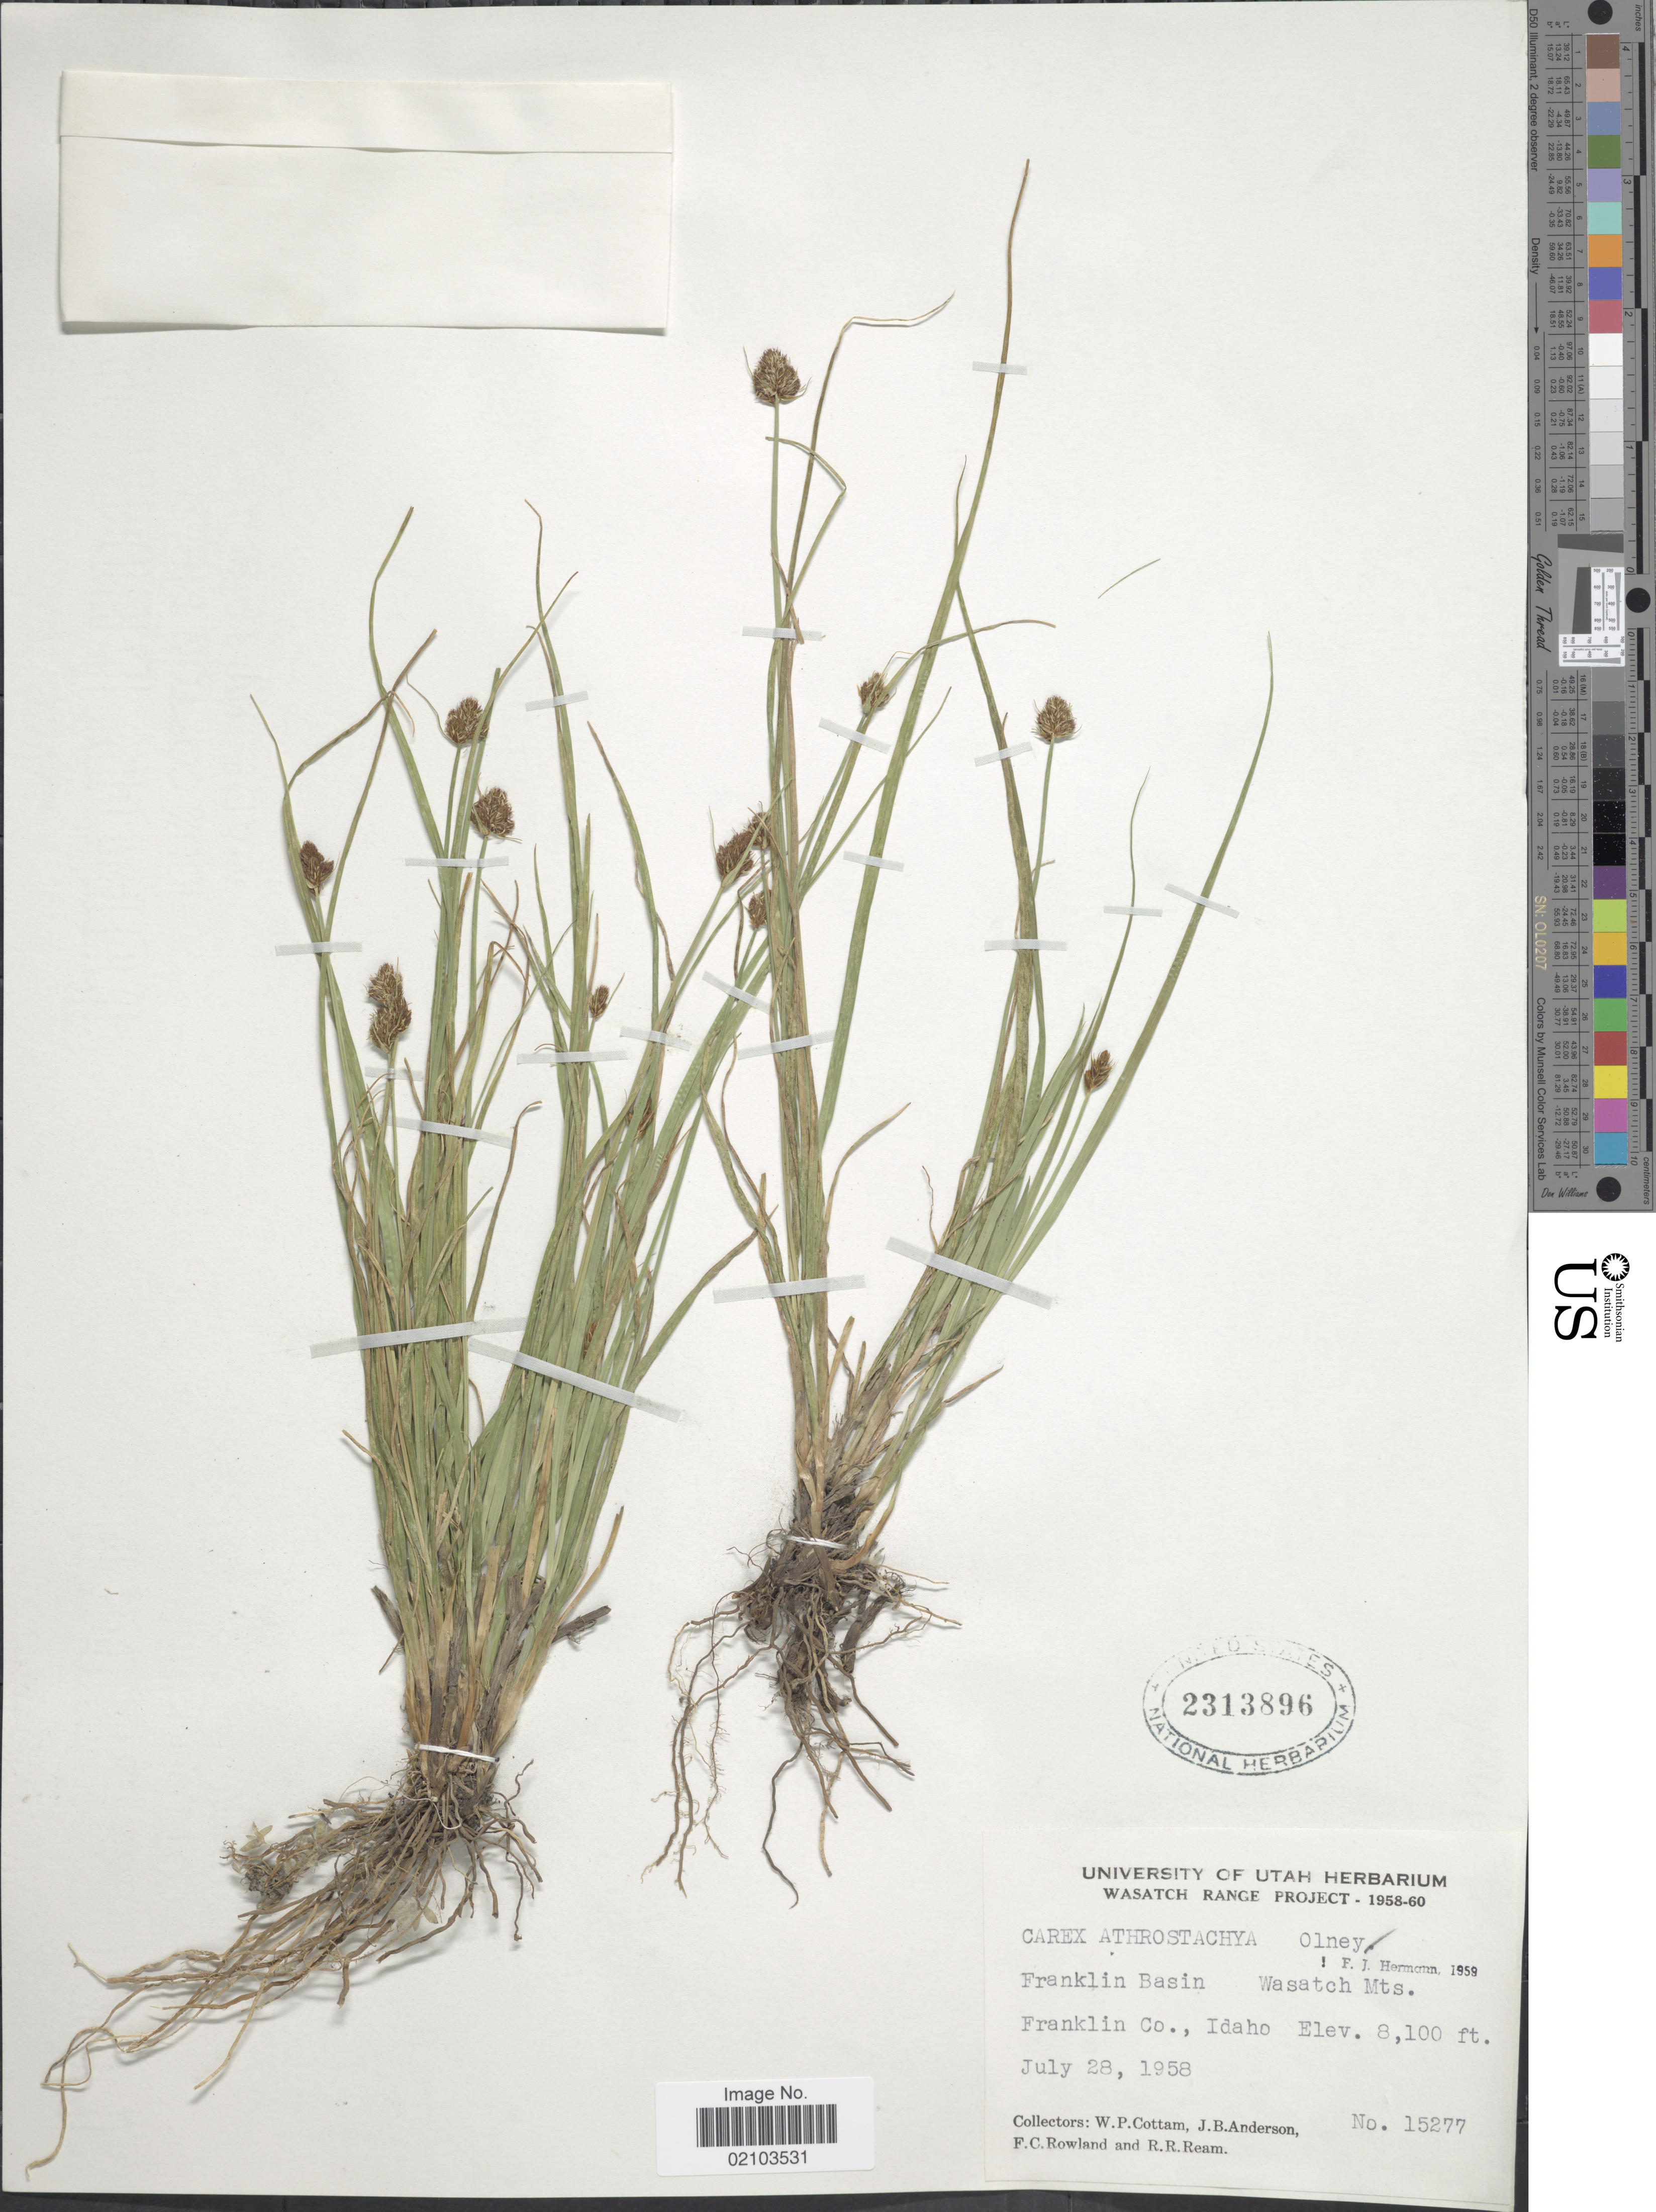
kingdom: Plantae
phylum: Tracheophyta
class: Liliopsida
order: Poales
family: Cyperaceae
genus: Carex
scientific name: Carex athrostachya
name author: Olney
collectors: W. Cottam, J. B. Anderson, F. Rowland & R. Ream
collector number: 15277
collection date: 1958-07-28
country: United States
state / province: Idaho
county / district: Franklin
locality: Franklin Basin, Wasatch Mts., Wasatch Range.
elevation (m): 2469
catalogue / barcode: US 2313896